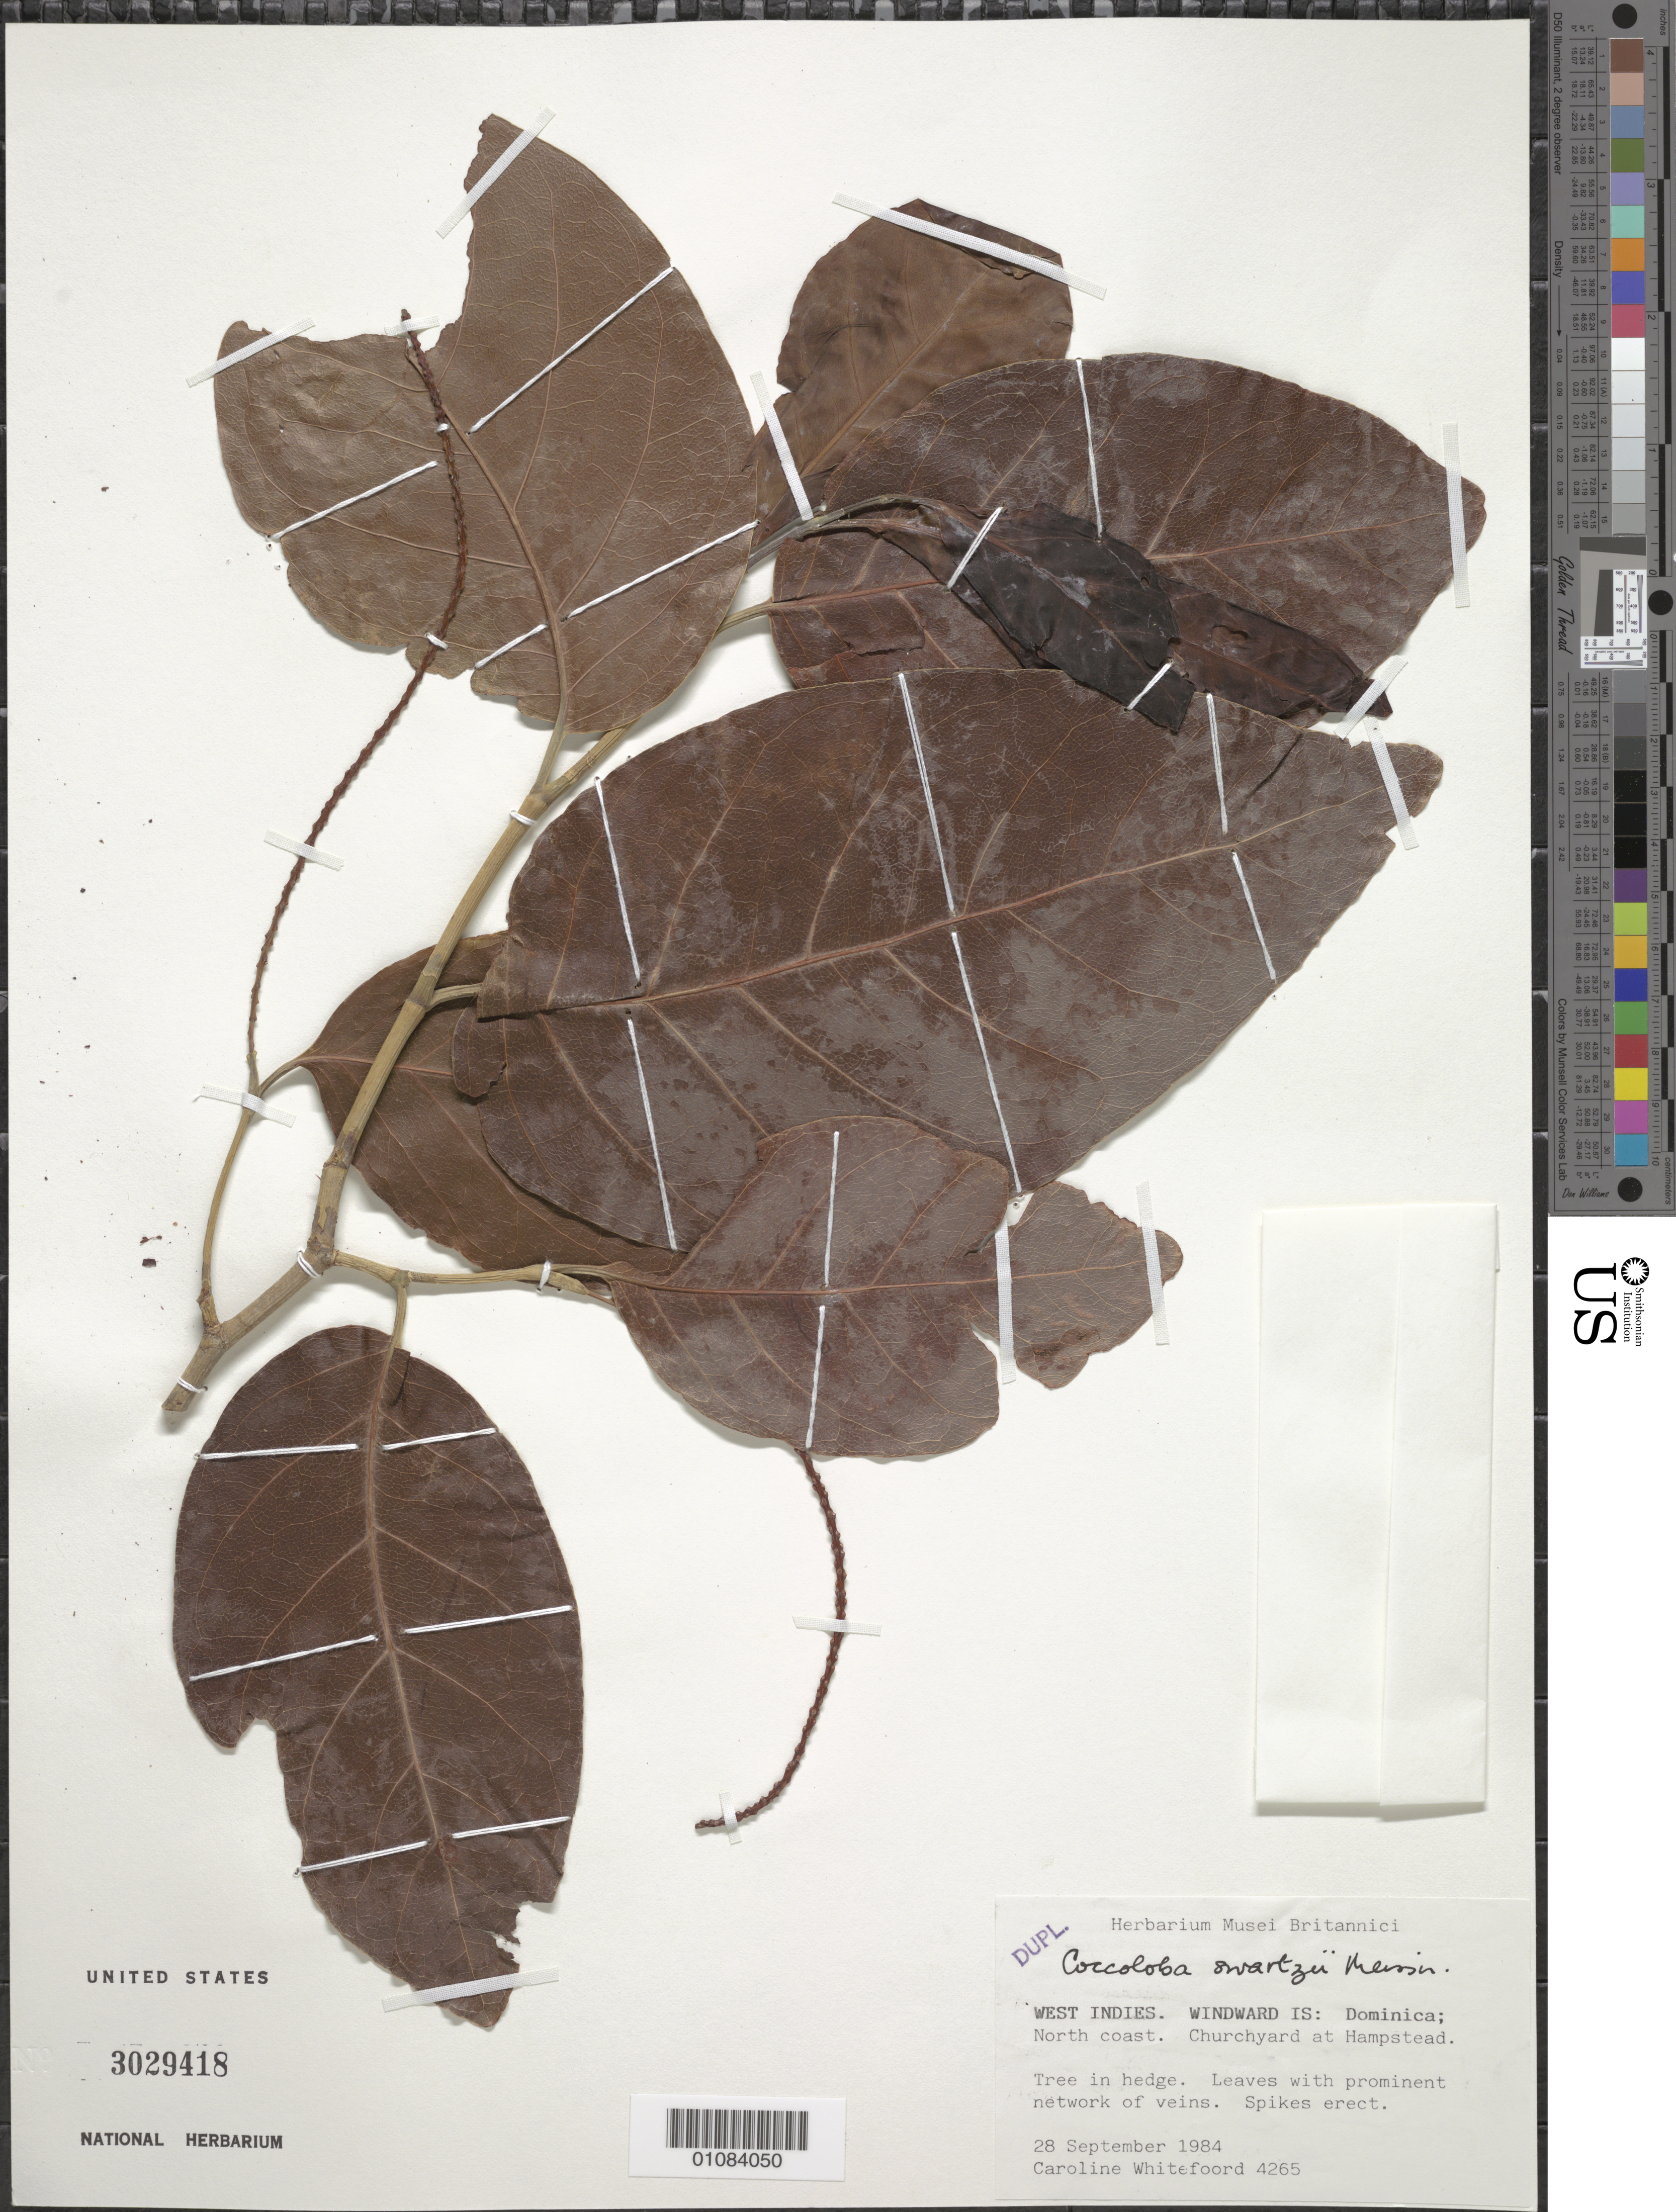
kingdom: Plantae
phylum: Tracheophyta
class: Magnoliopsida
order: Caryophyllales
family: Polygonaceae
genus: Coccoloba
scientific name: Coccoloba swartzii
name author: Meisn.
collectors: C. Whitefoord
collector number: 4265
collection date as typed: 28 Sep 1984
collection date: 1984-09-28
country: Dominica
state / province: St. Andrew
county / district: Hampstead Heights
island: Dominica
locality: North Coast. Churchyard at Hampstead.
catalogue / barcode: US 3029418